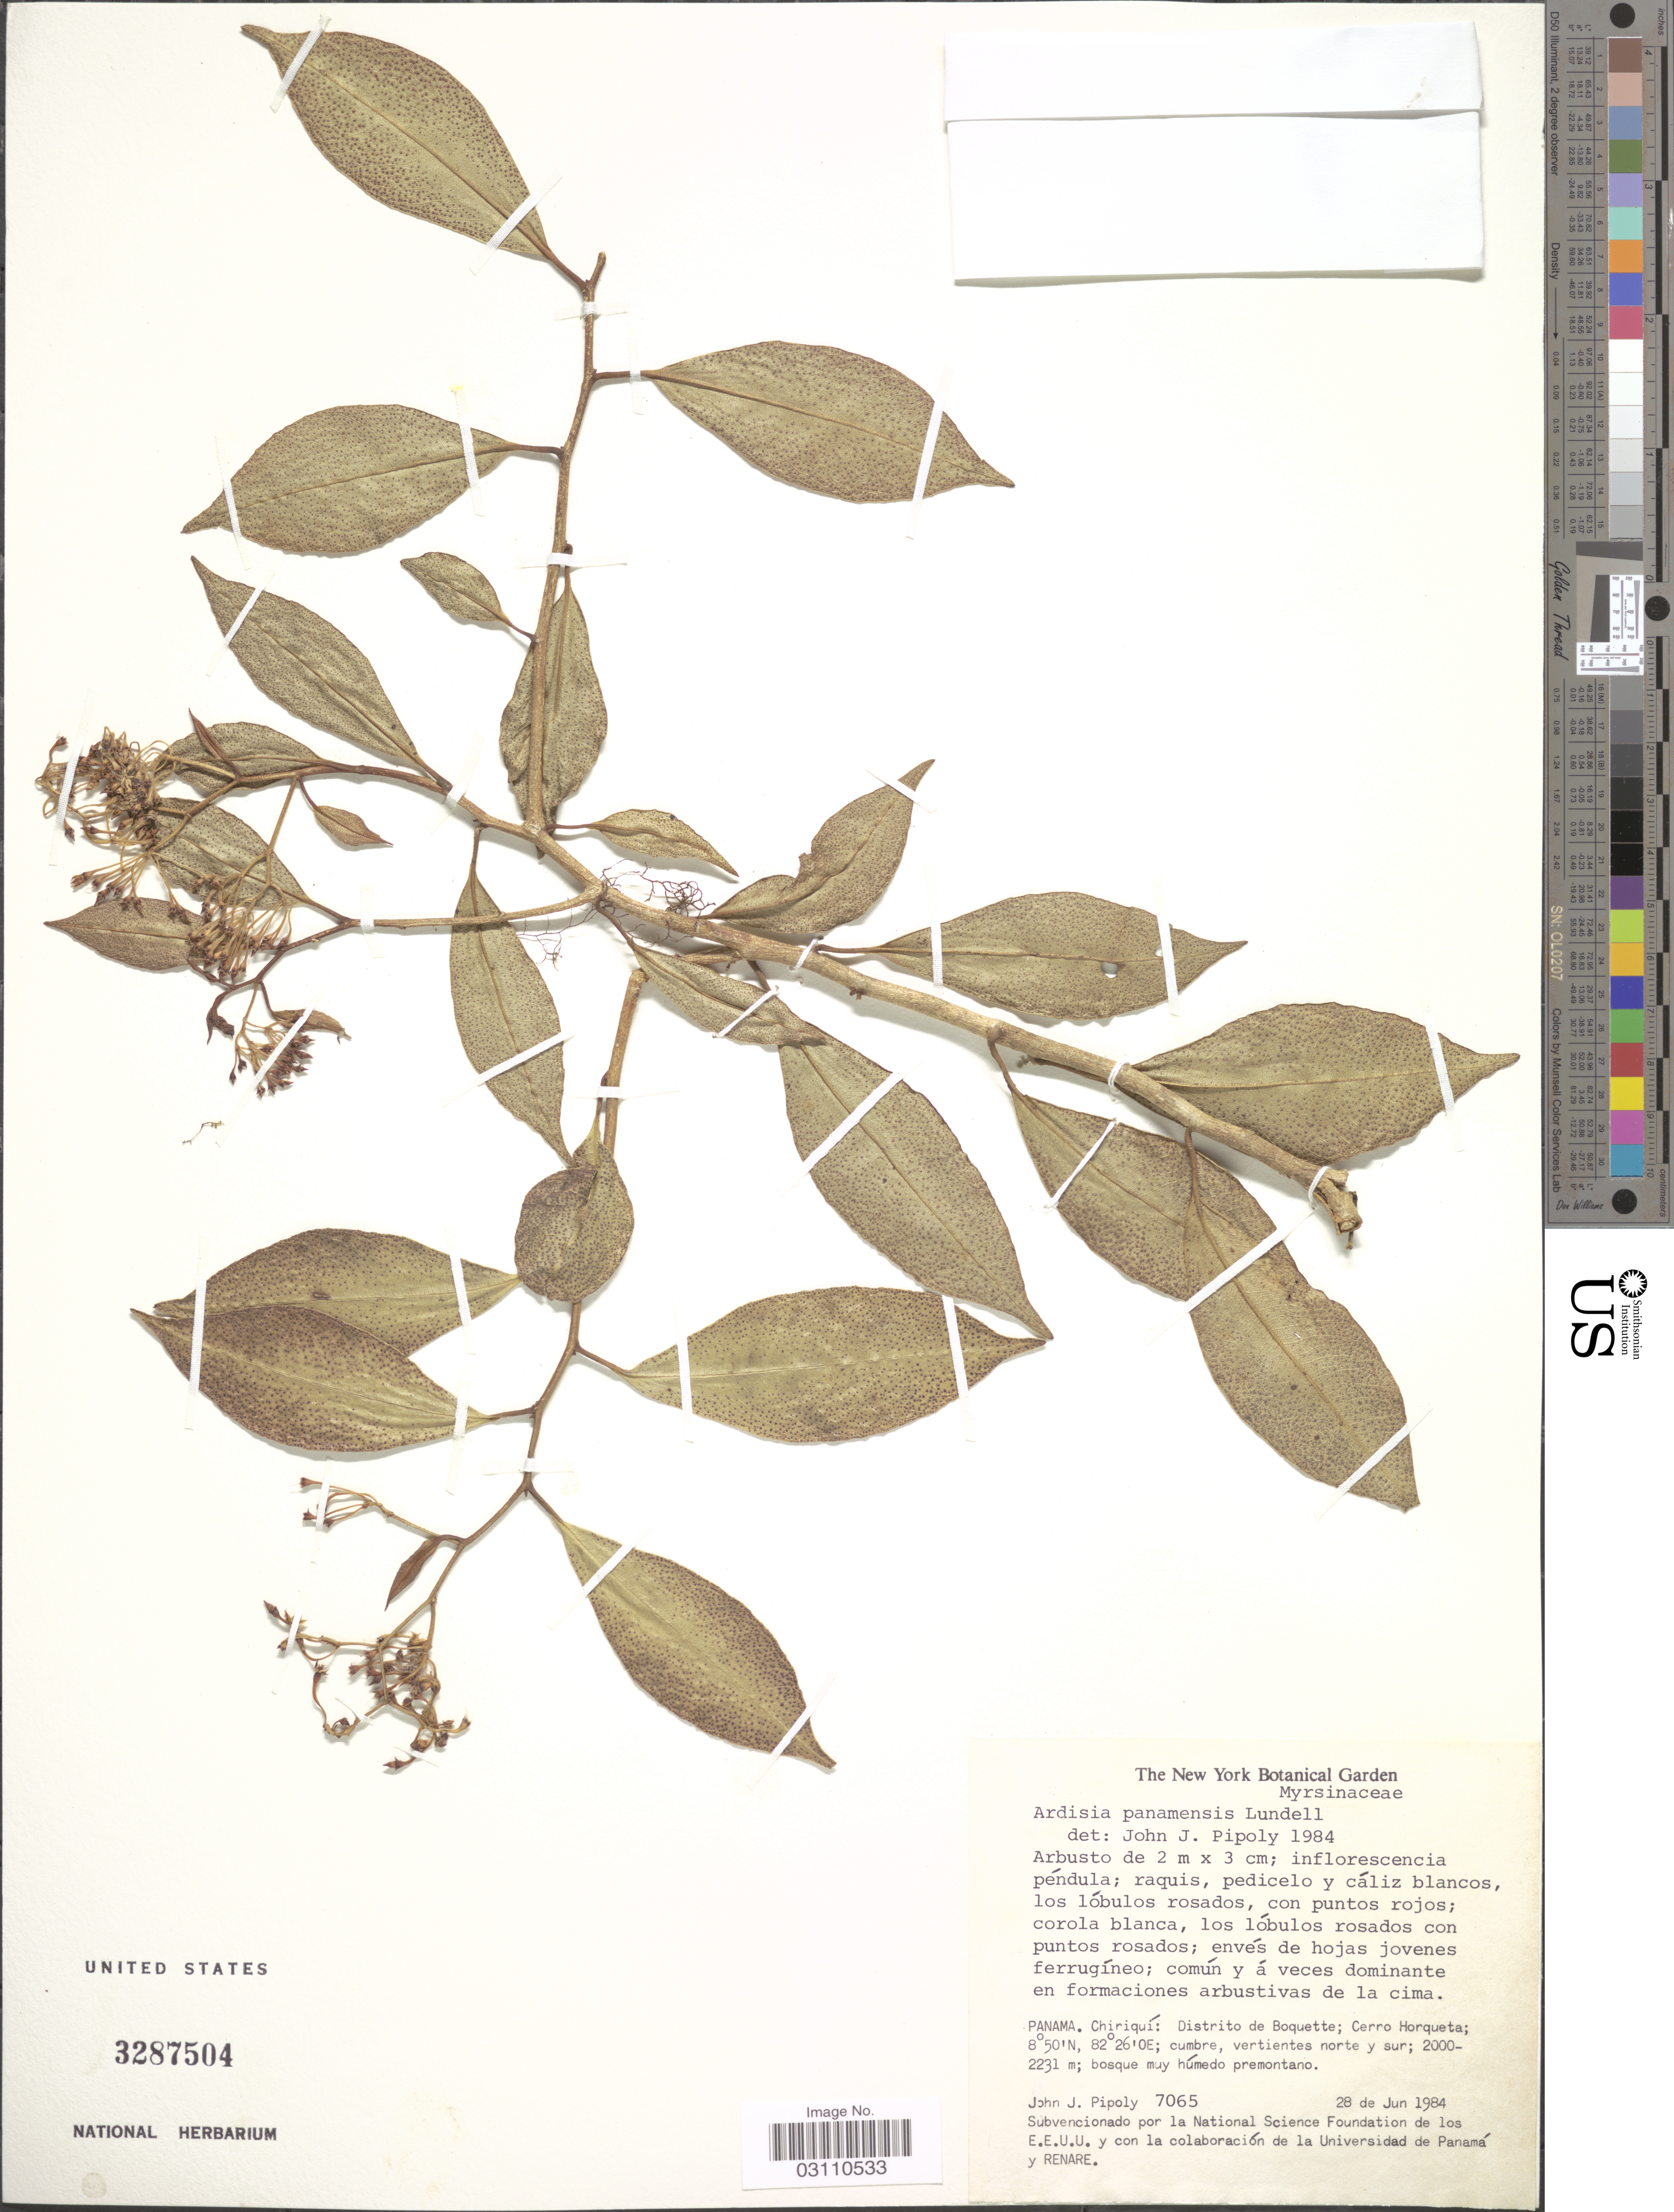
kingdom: Plantae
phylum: Tracheophyta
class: Magnoliopsida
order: Ericales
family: Primulaceae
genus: Ardisia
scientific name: Ardisia panamensis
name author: Lundell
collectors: J. J. Pipoly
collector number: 7065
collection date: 1984-06-28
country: Panama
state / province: Chiriqui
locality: Distrito de Boquette; Cerro Horqueta.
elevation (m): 2000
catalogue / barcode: US 3287504